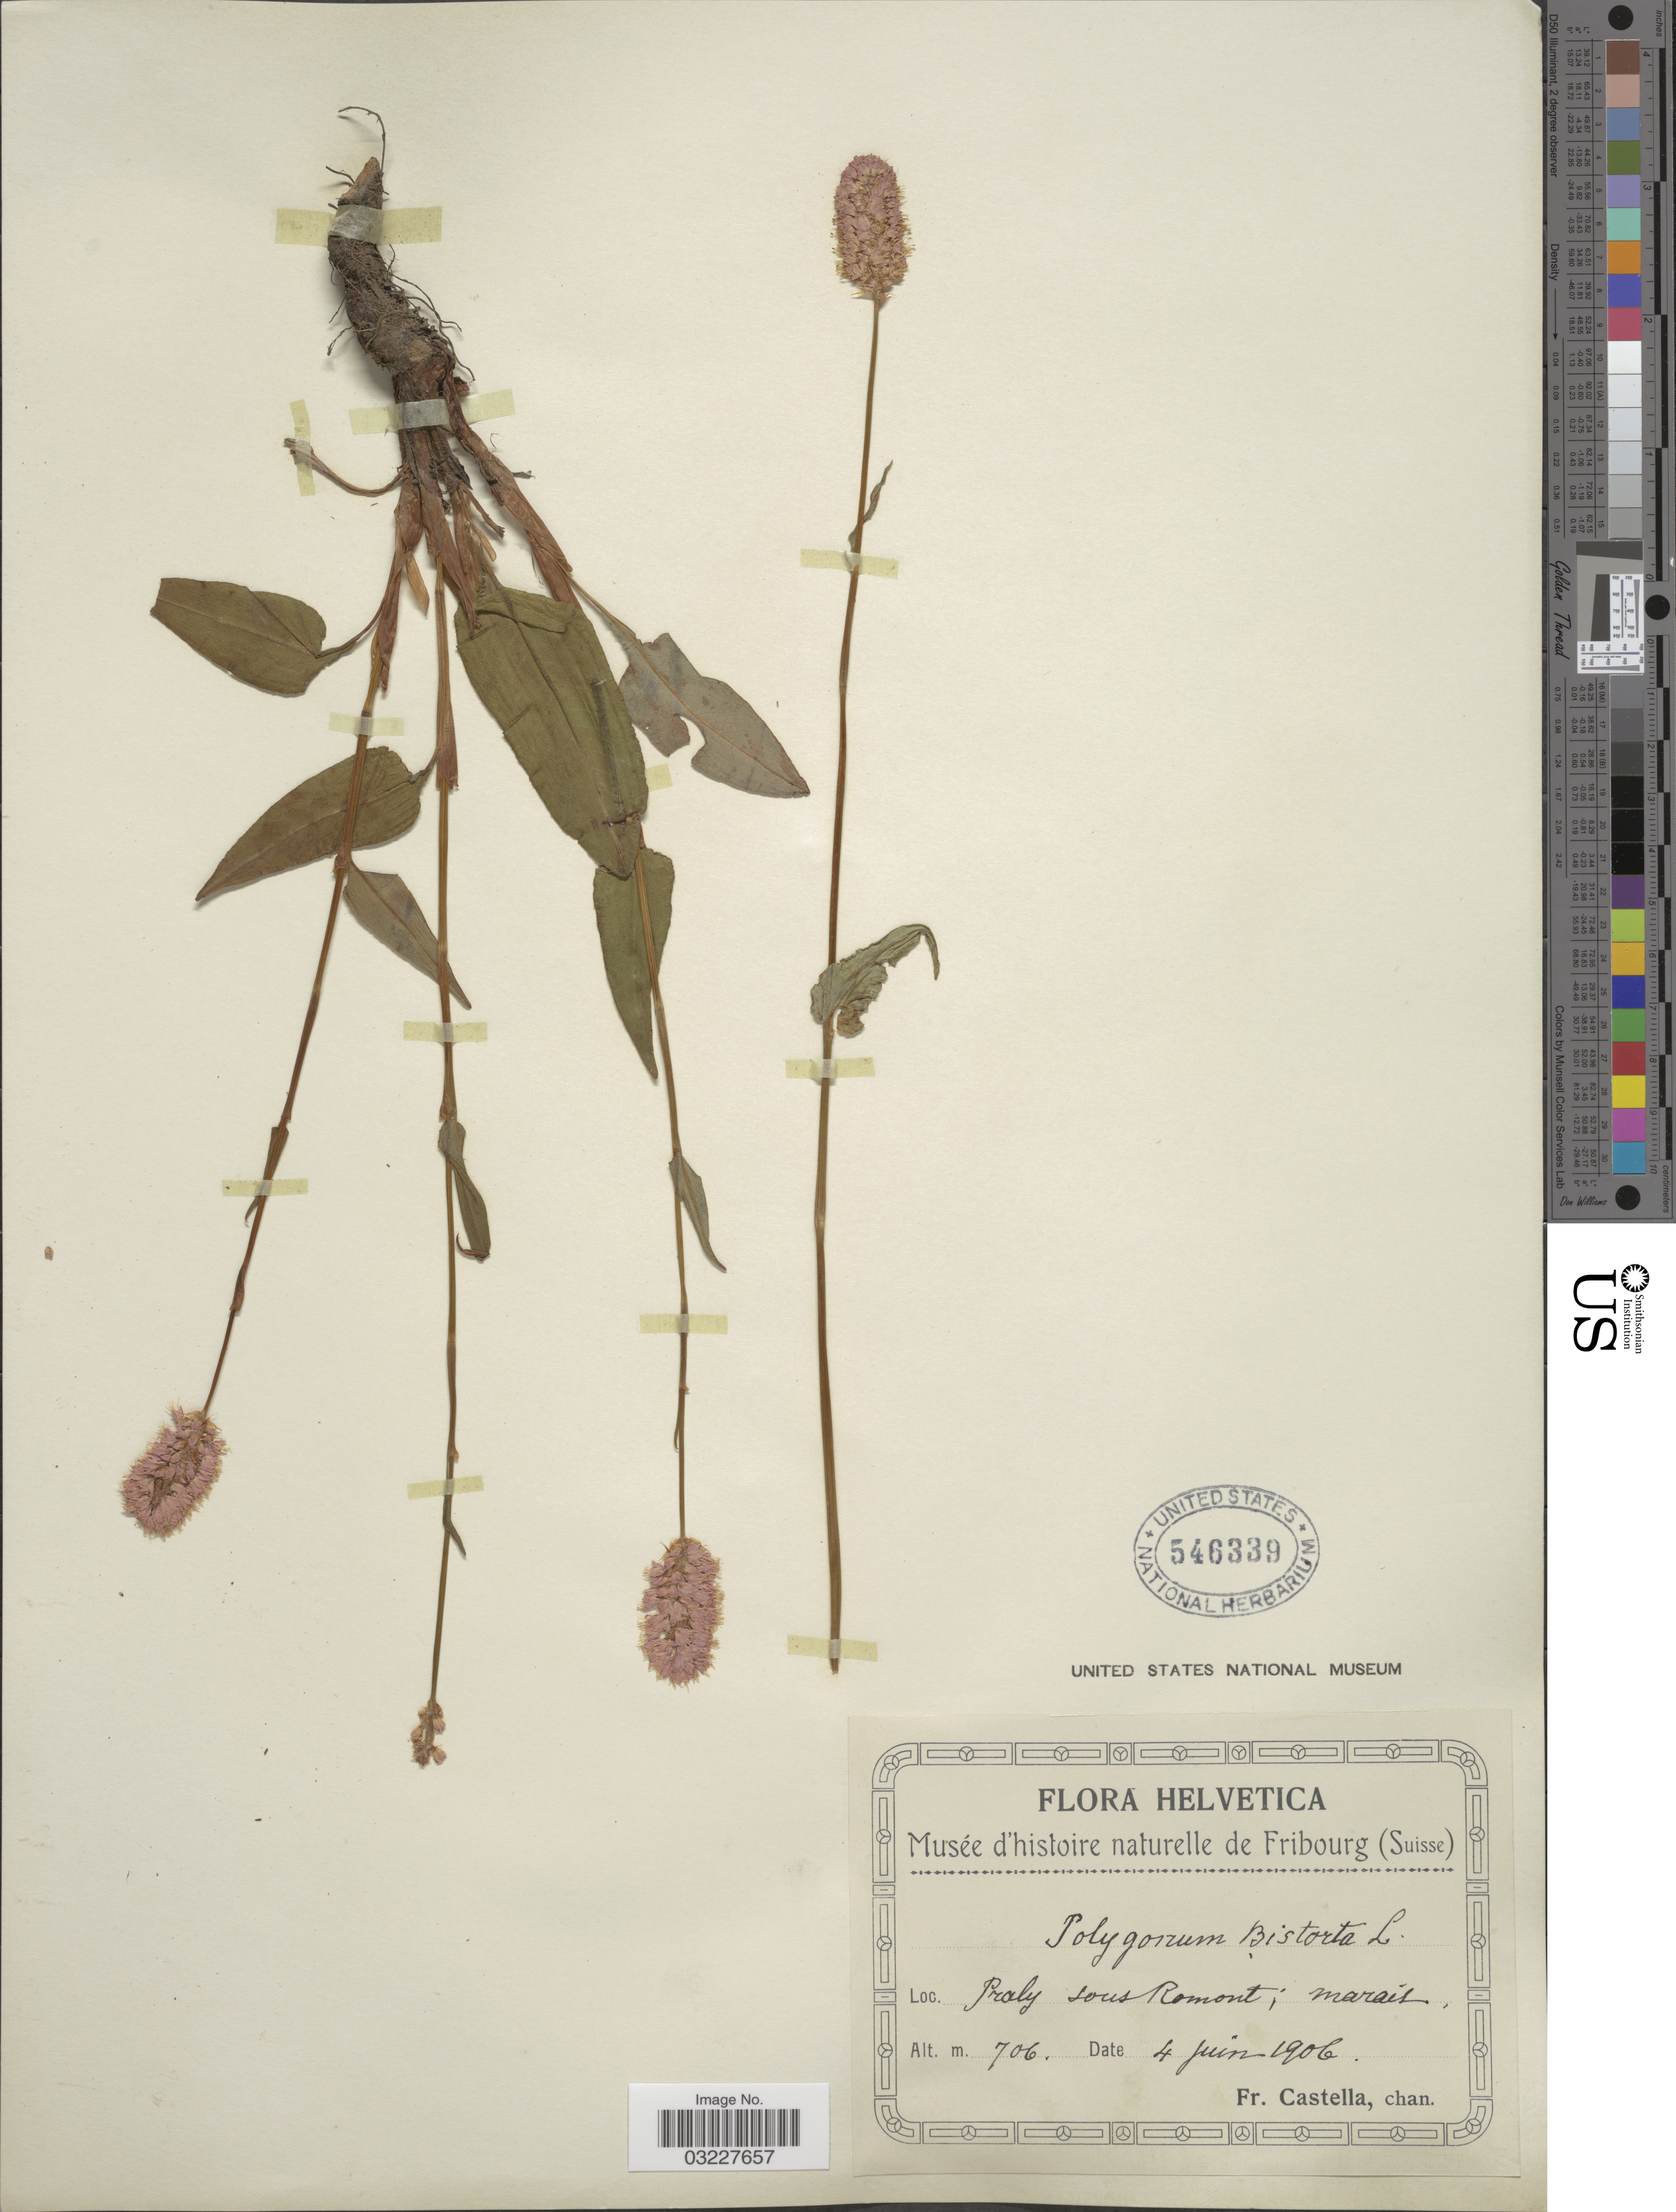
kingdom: Plantae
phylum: Tracheophyta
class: Magnoliopsida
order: Caryophyllales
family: Polygonaceae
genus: Bistorta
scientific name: Bistorta officinalis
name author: Delarbre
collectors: Fr. Castella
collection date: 1906-06-04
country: Switzerland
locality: Helvetica. Praly sous Romont.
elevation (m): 706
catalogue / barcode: US 546339